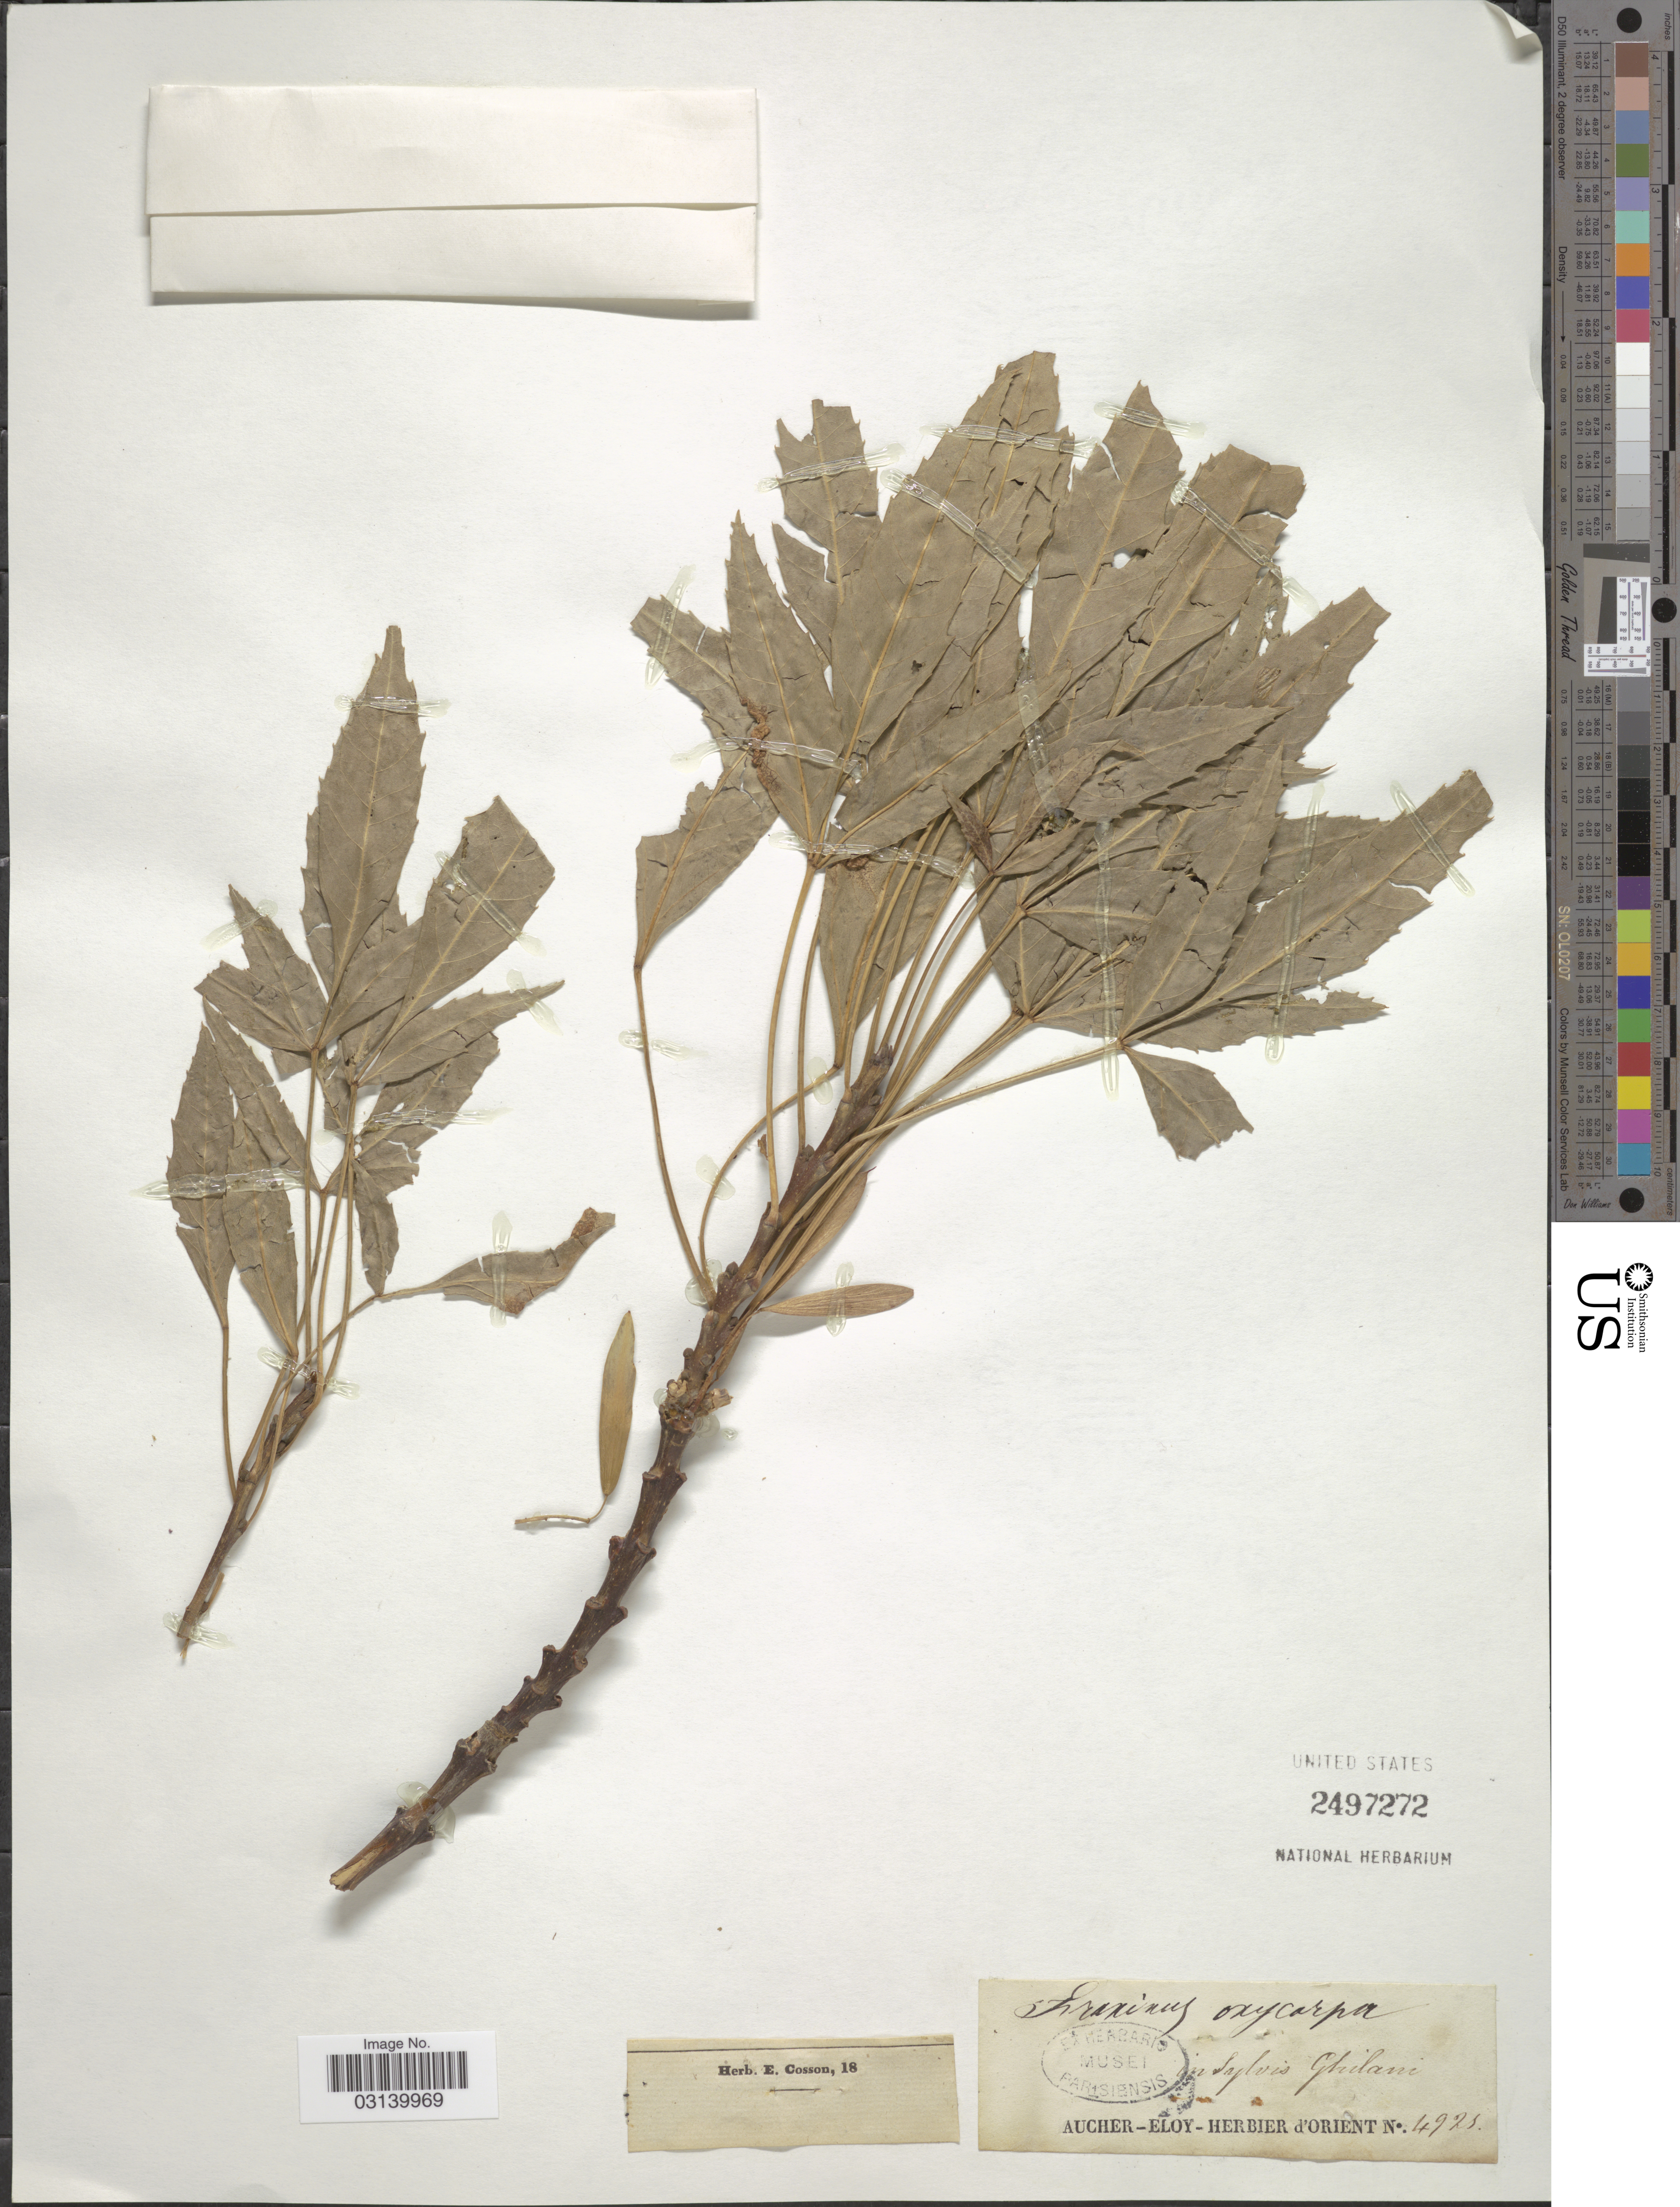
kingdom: Plantae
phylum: Tracheophyta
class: Magnoliopsida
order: Lamiales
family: Oleaceae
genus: Fraxinus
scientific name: Fraxinus oxycarpa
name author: Willd.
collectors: P. Aucher-Éloy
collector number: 4923*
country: Iran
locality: In sylvis Ghilani.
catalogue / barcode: US 2497272